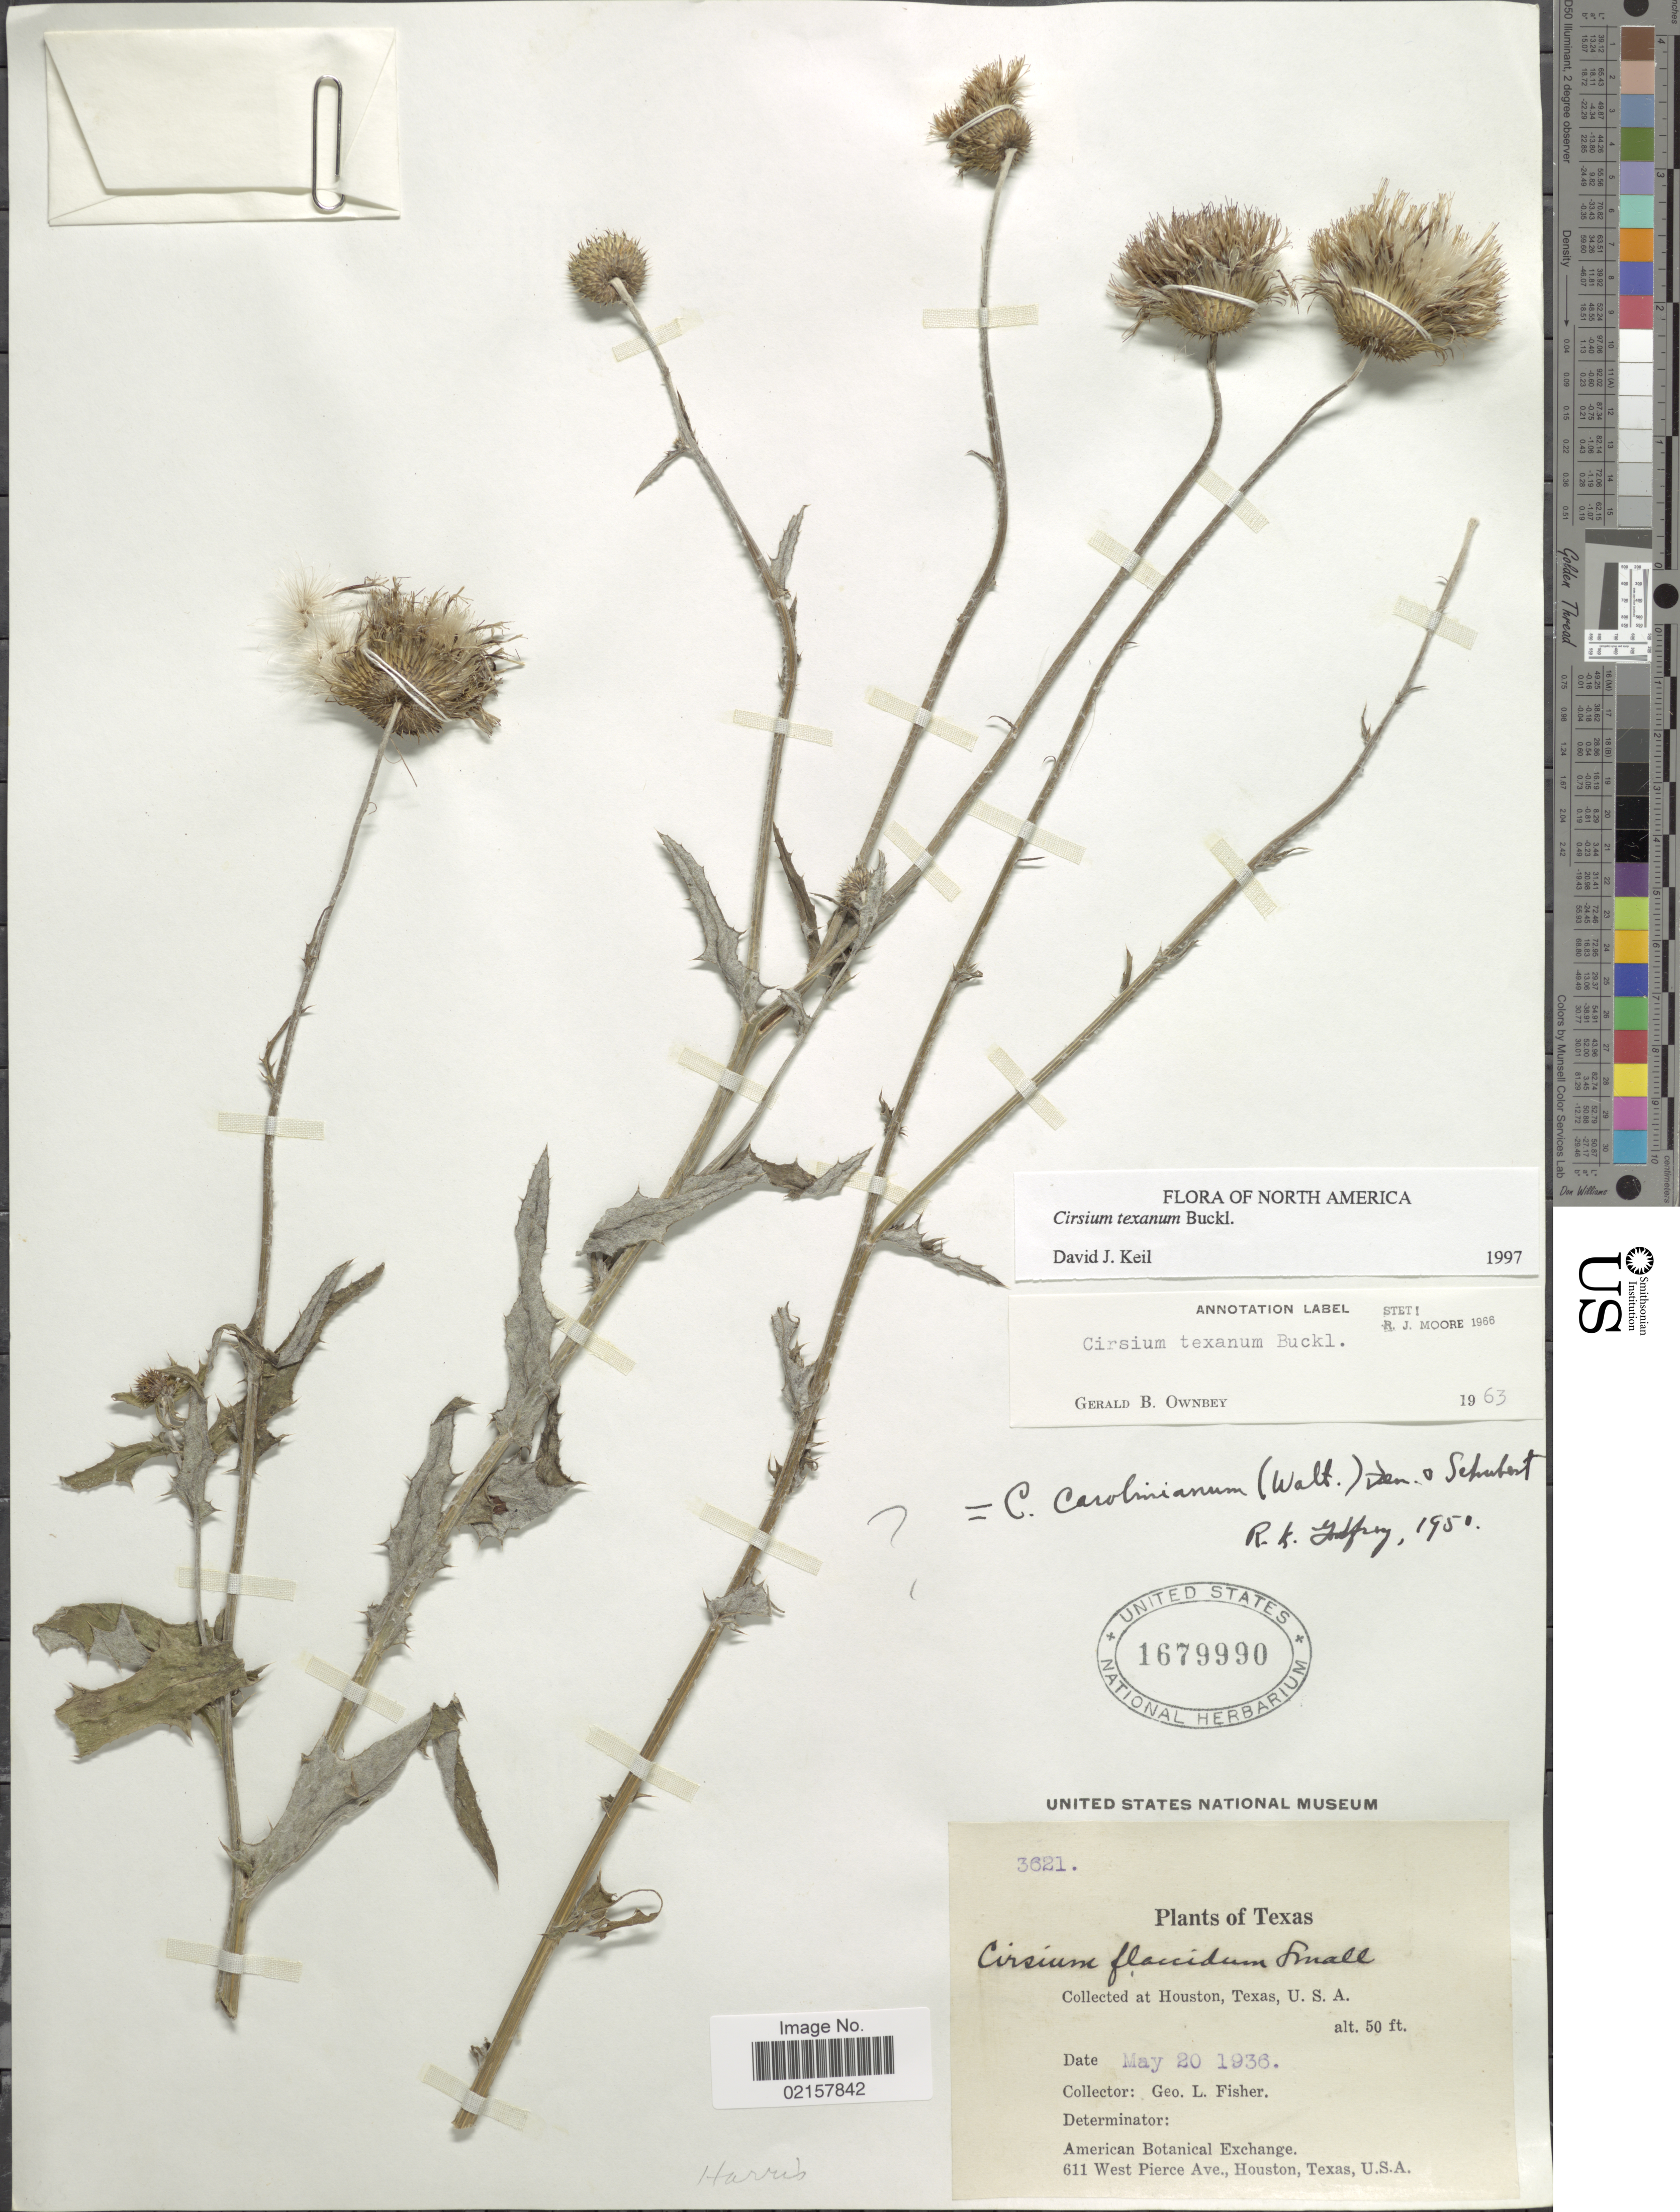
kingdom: Plantae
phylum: Tracheophyta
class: Magnoliopsida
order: Asterales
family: Asteraceae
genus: Cirsium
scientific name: Cirsium texanum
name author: Buckley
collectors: G. L. Fisher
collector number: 3621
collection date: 1936-05-20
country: United States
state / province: Texas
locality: At Houston.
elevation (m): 15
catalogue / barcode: US 1679990